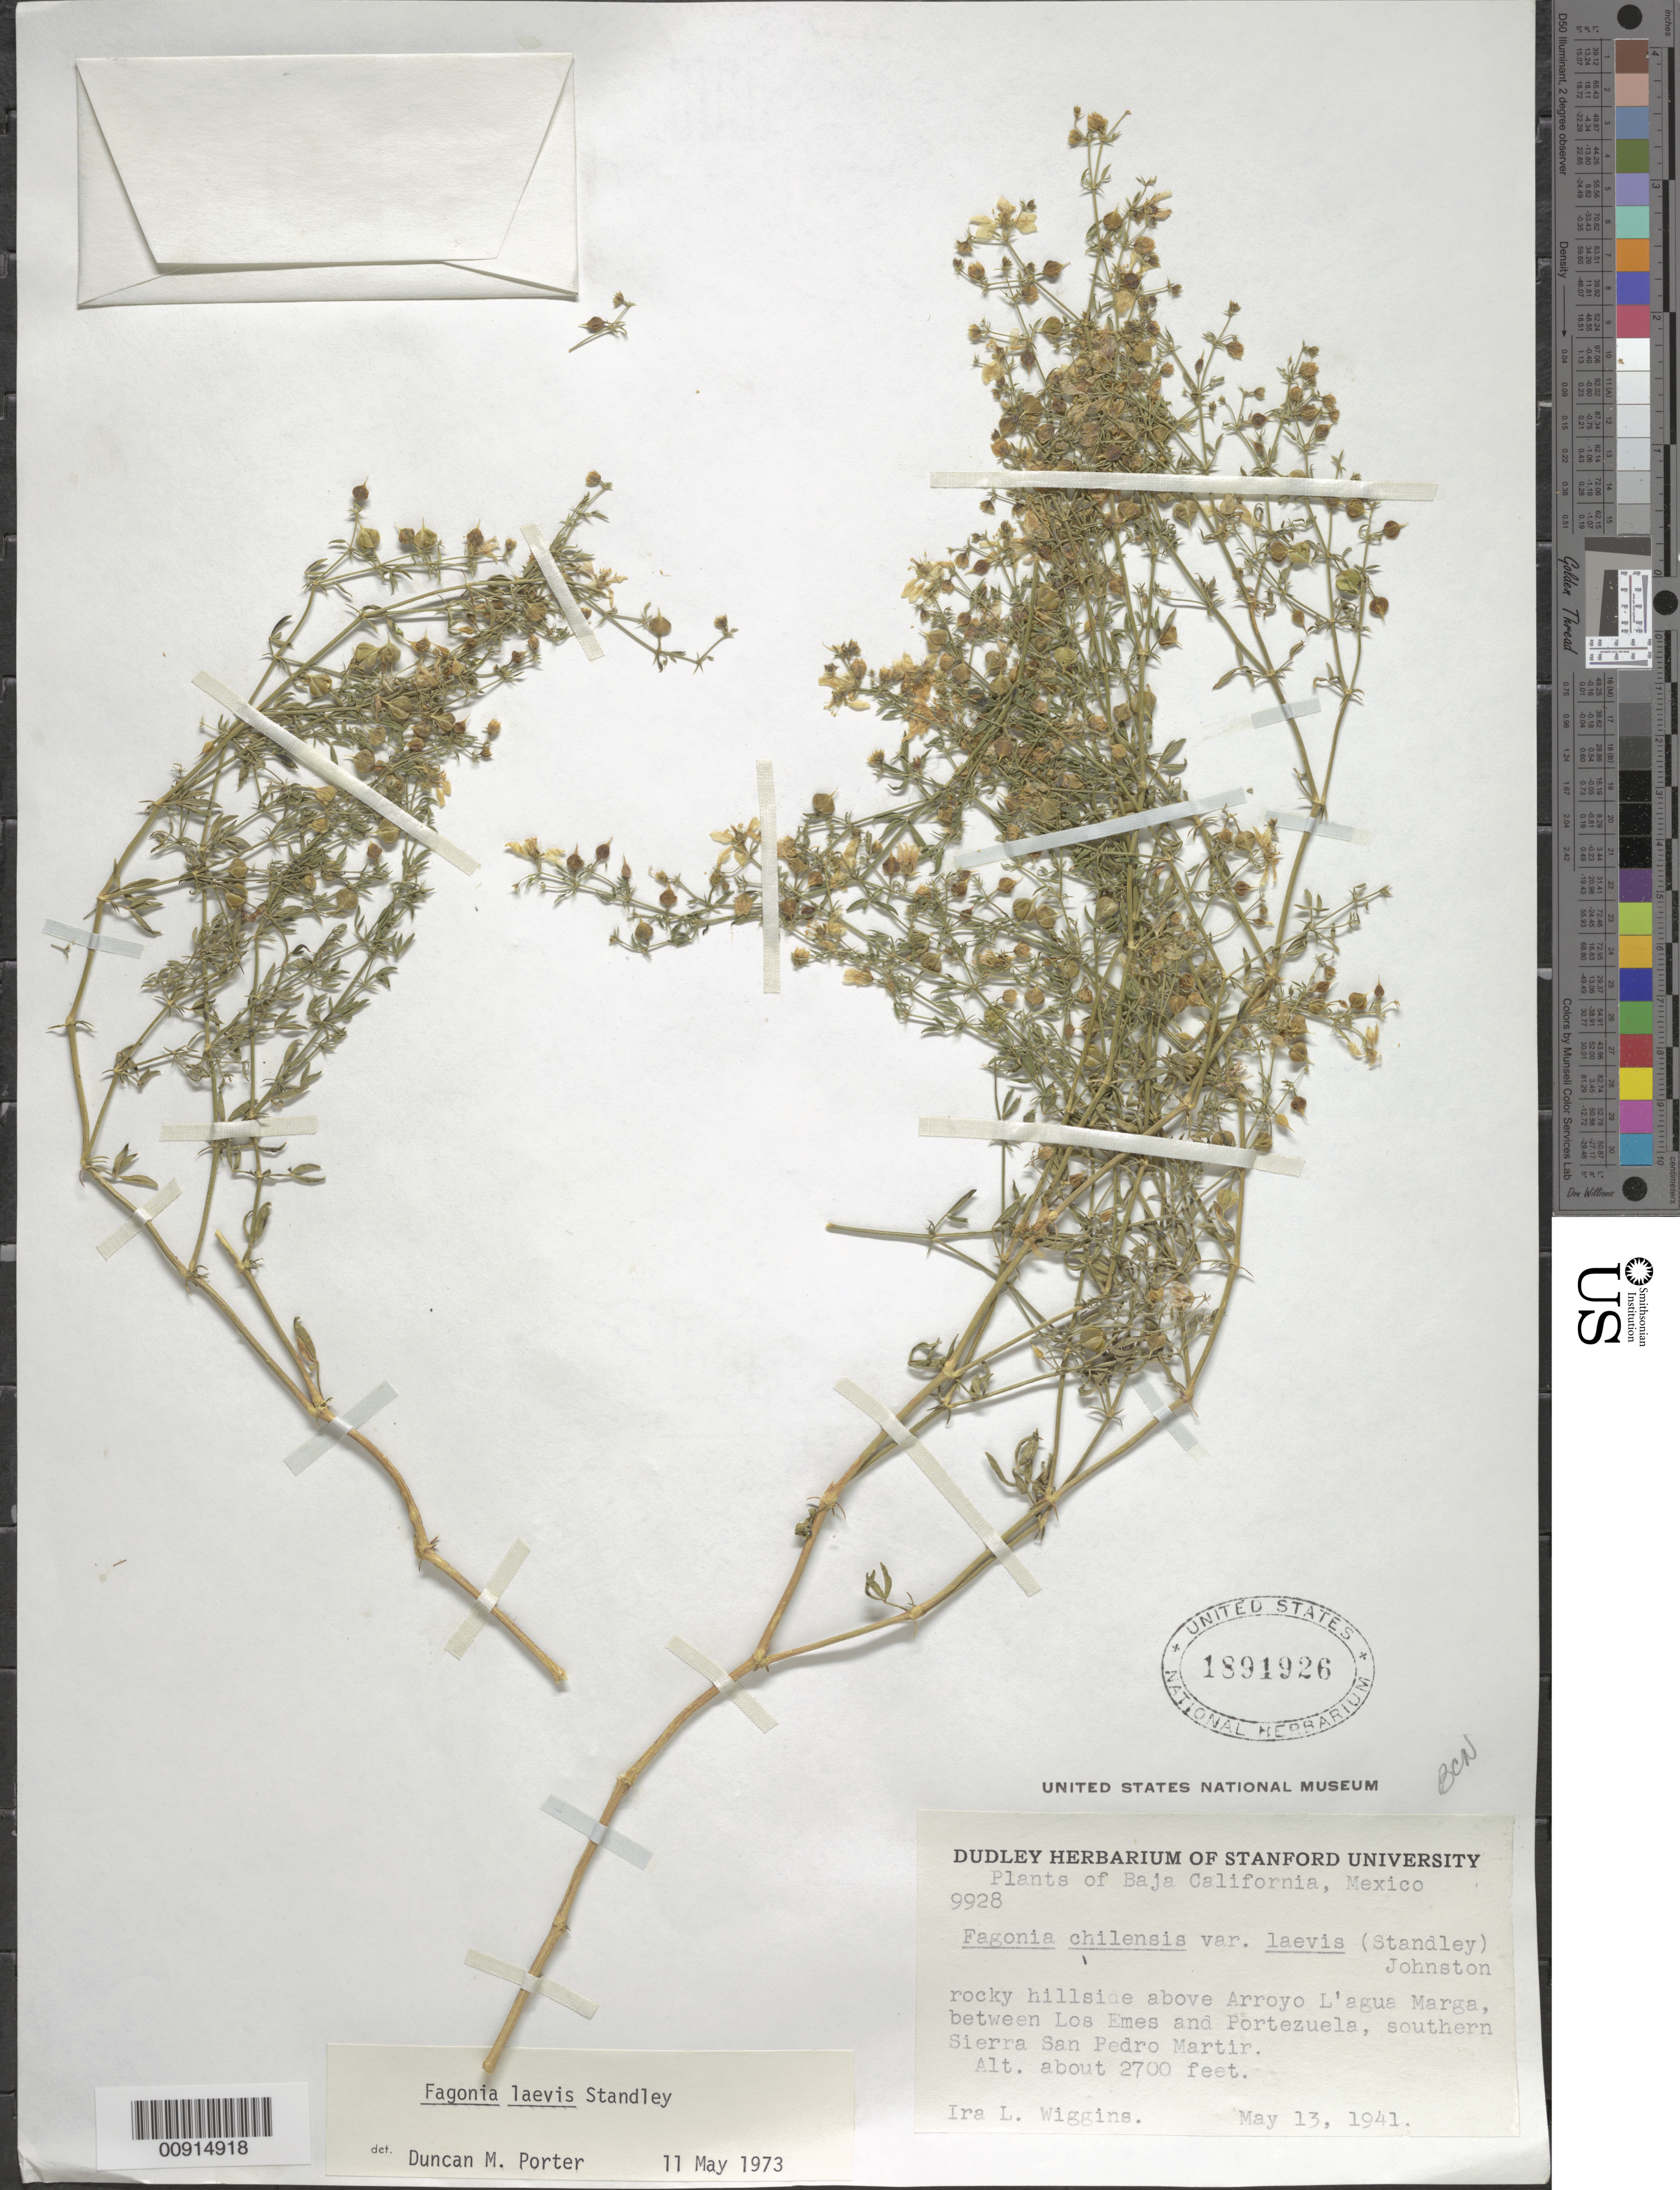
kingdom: Plantae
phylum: Tracheophyta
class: Magnoliopsida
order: Zygophyllales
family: Zygophyllaceae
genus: Fagonia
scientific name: Fagonia laevis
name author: Standl.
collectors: I. L. Wiggins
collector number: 9928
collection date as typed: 13 May 1941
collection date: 1941-05-13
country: Mexico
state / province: Baja California Norte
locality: Baja California: Rocky hillside above Arroyo L' agua Marga between Los Emes and Portezuela, southern Sierra San Pedro Mártir.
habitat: Rocky hillside.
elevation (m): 823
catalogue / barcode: US 1891926